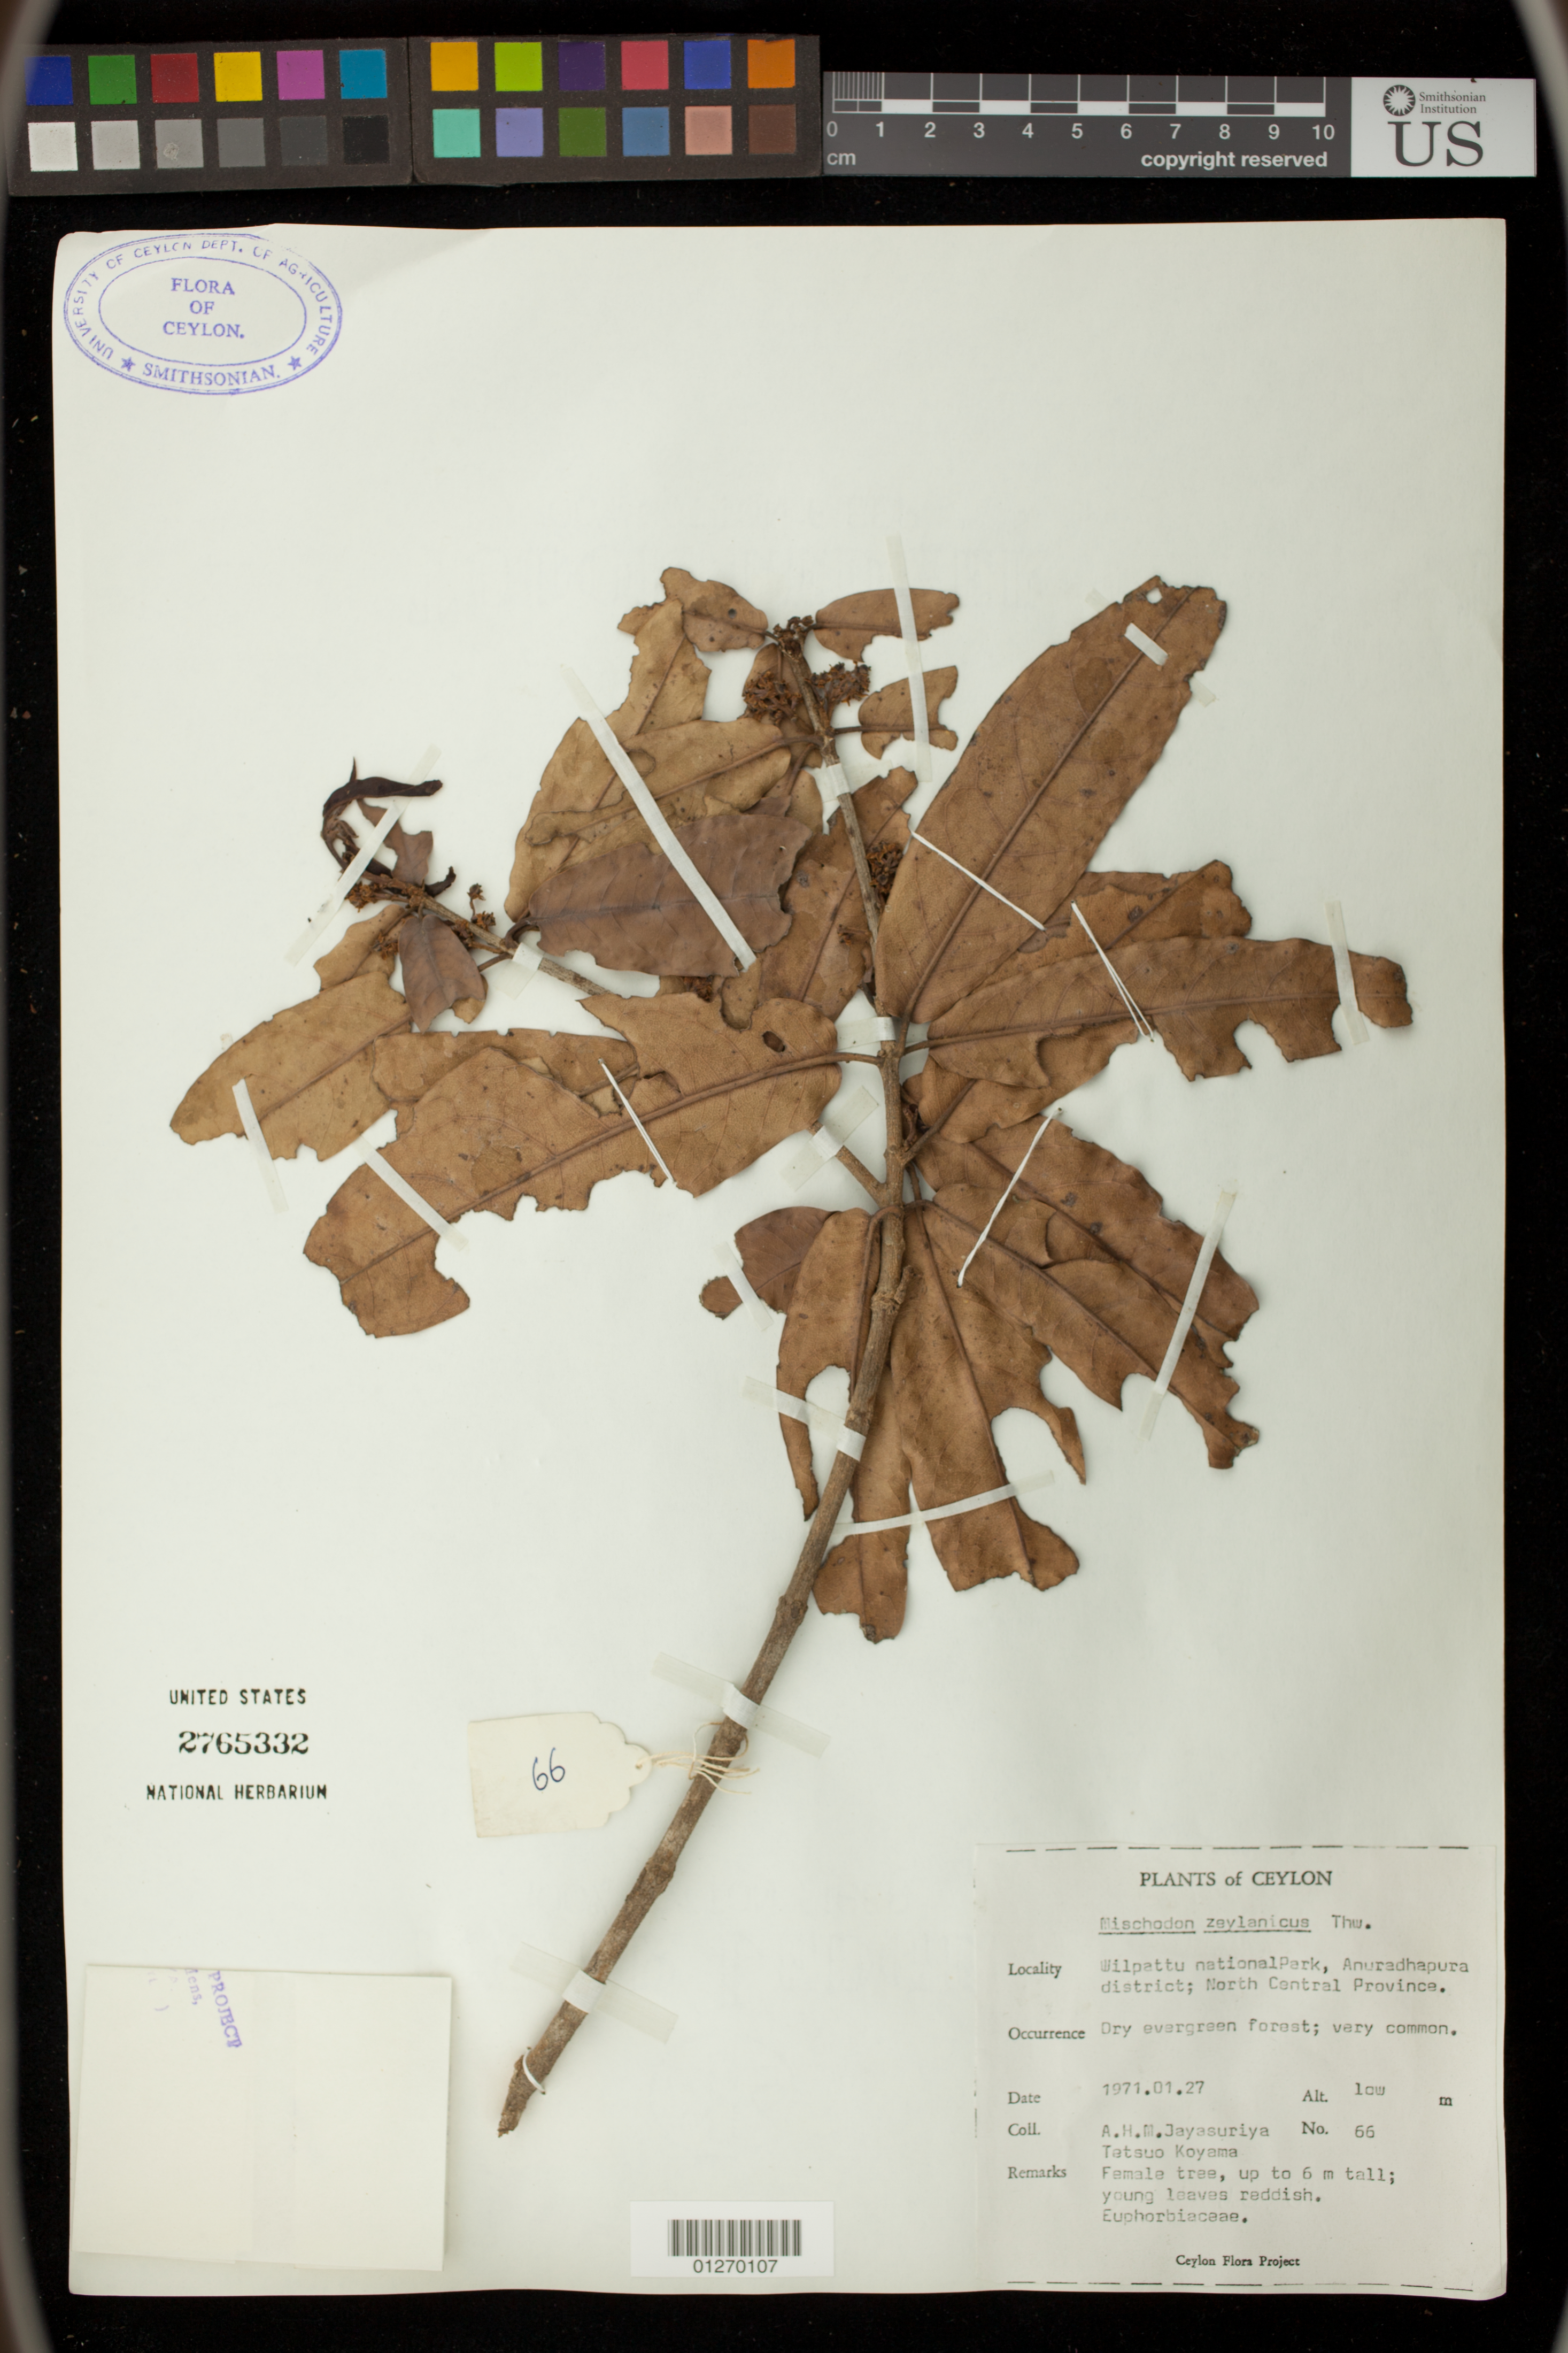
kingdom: Plantae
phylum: Tracheophyta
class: Magnoliopsida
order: Malpighiales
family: Picrodendraceae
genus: Mischodon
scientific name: Mischodon zeylanicus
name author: Thwaites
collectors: A. H. Jayasuriya & T. Koyama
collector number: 66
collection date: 1971-01-27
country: Sri Lanka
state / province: North Central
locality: Willpattu nationalPark, Anuradhapura district; North Central Province.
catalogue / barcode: US 2765332